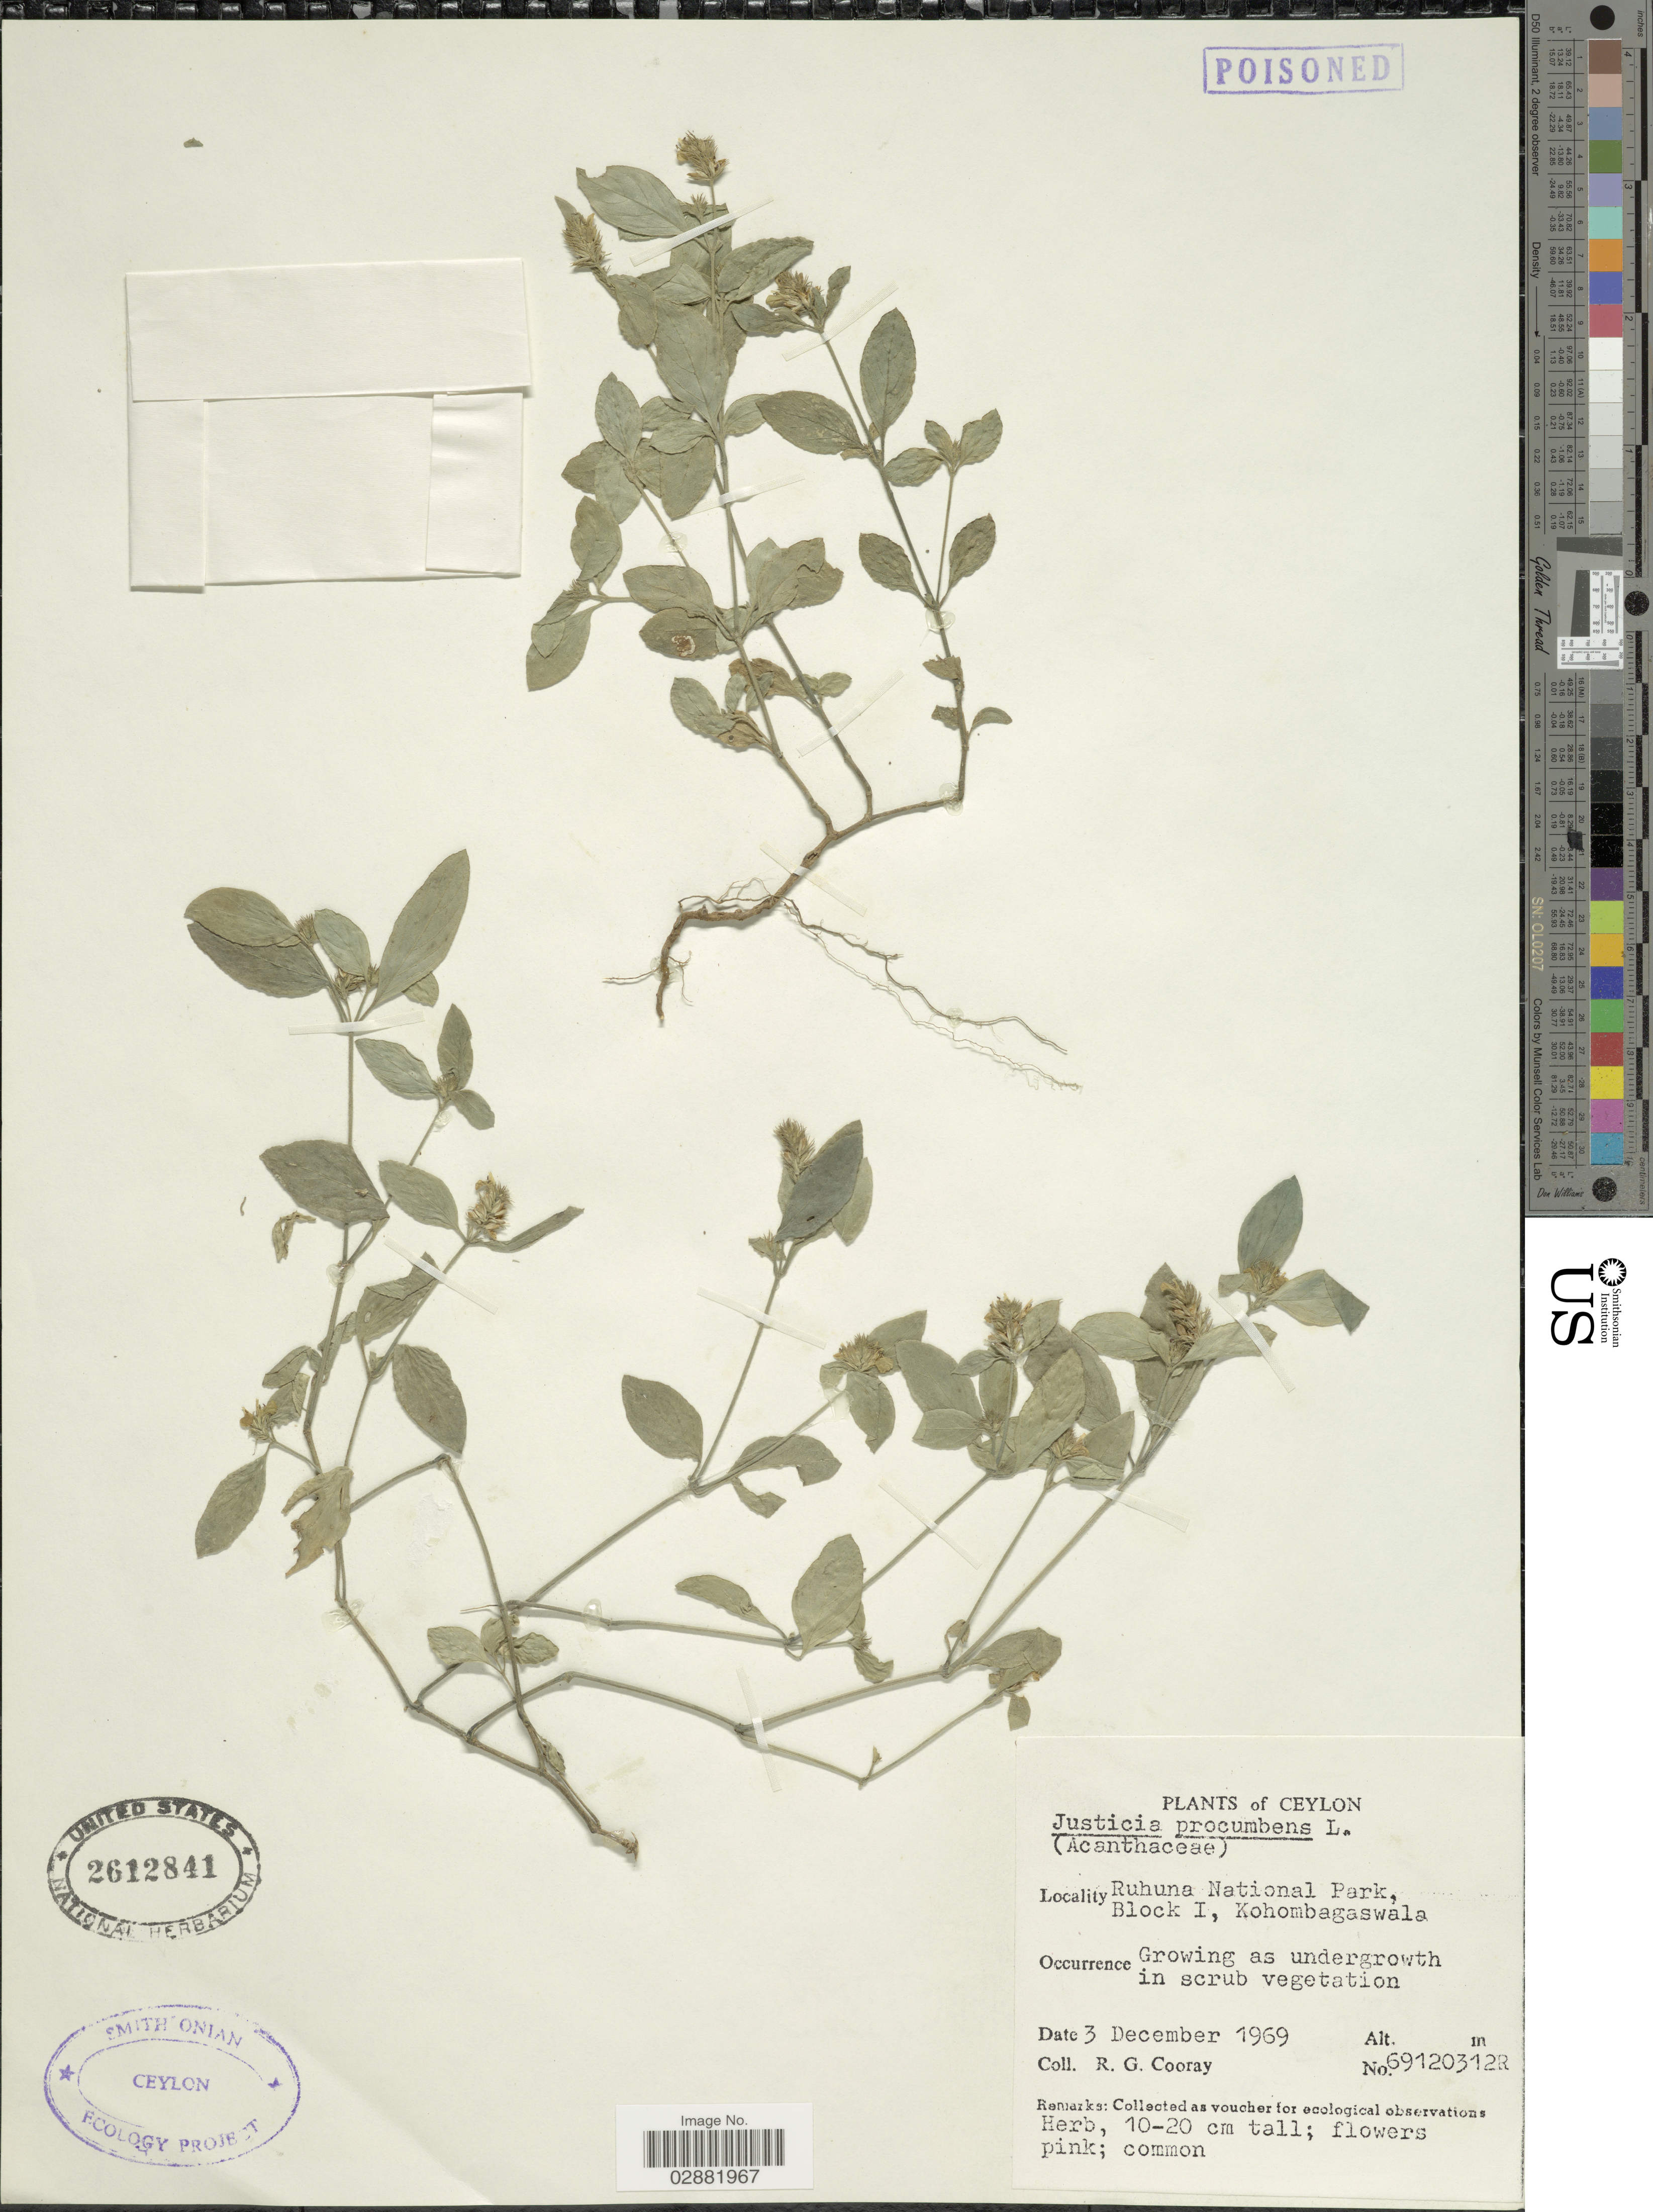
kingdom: Plantae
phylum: Tracheophyta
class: Magnoliopsida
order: Lamiales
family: Acanthaceae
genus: Justicia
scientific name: Justicia procumbens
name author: L.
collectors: R. Cooray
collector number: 69120312R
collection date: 1969-12-03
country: Sri Lanka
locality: Ceylon, Ruhuna National Park, Block I, Xohombagaswala.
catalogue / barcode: US 2612841